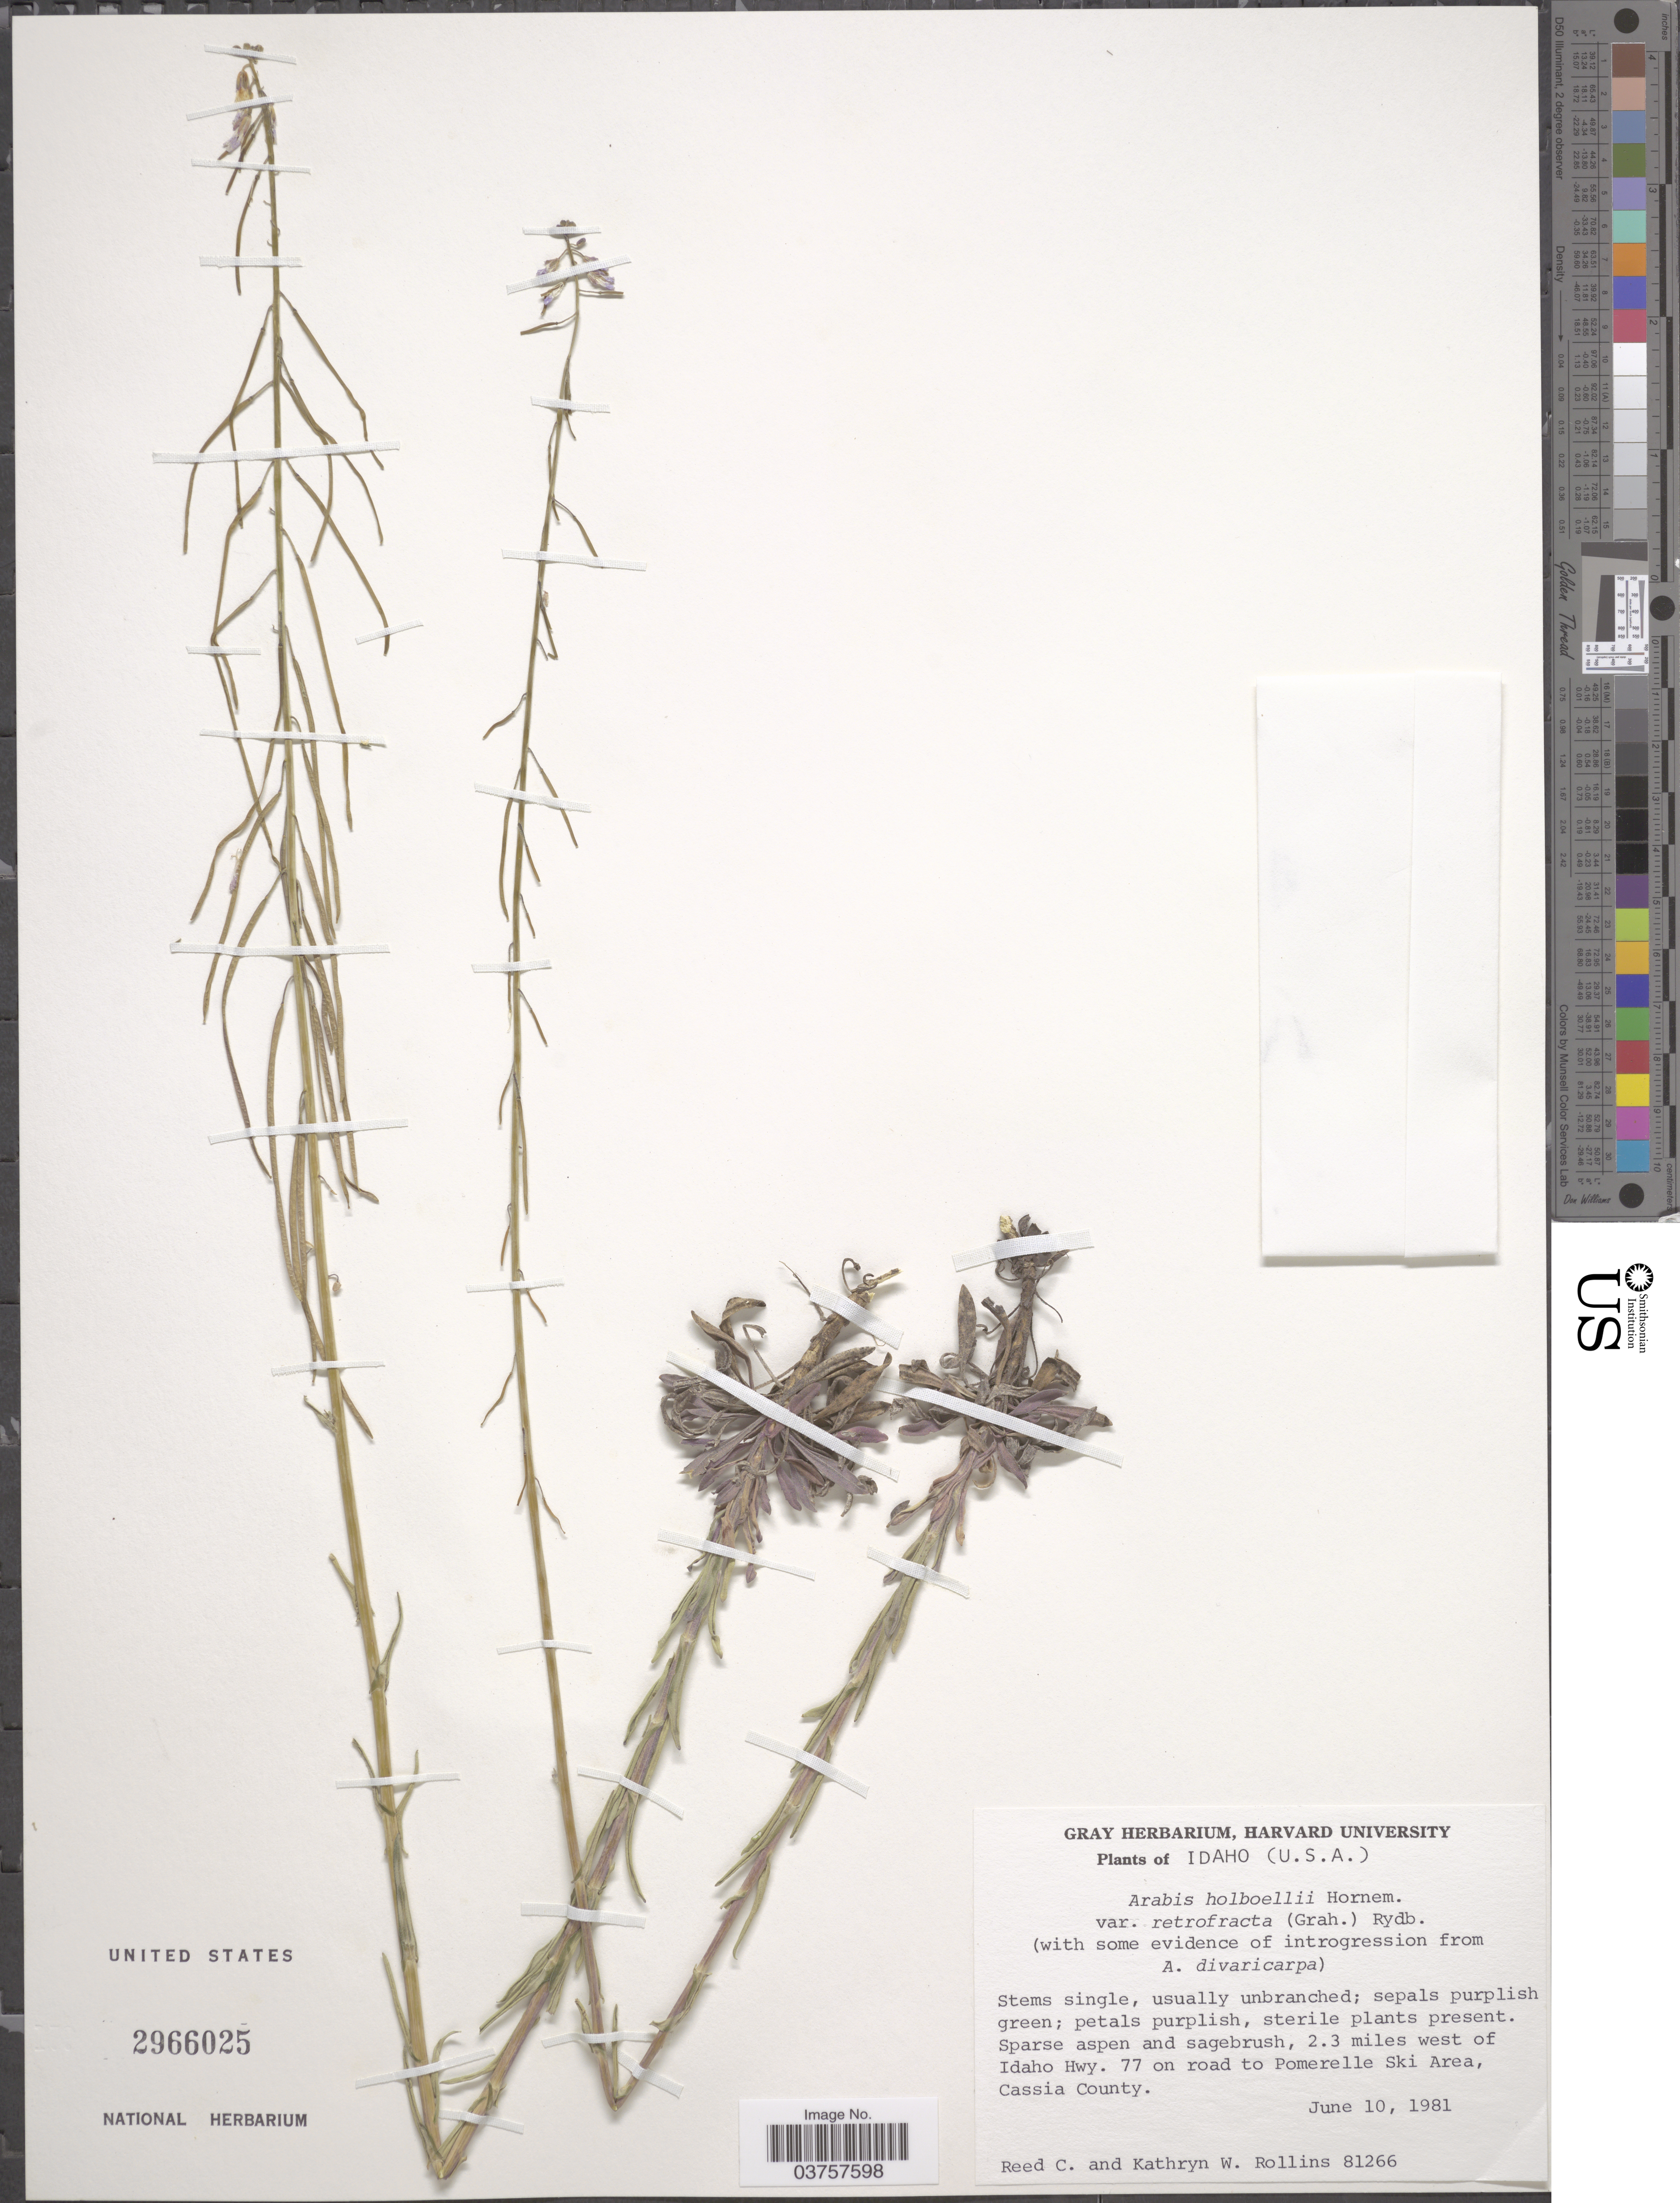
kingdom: Plantae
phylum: Tracheophyta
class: Magnoliopsida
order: Brassicales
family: Brassicaceae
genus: Arabis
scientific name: Arabis holboellii var. retrofracta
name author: Rydb.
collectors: R. C. Rollins & K. W. Rollins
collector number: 81266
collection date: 1981-06-10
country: United States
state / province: Idaho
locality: Sparse Aspen and sagebrush, 2.3 miles west of Idaho Hwy. 77 on road to Pomerelle Ski Area, Cassia County.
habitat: sparse aspen and sagebrush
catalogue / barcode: US 2966025